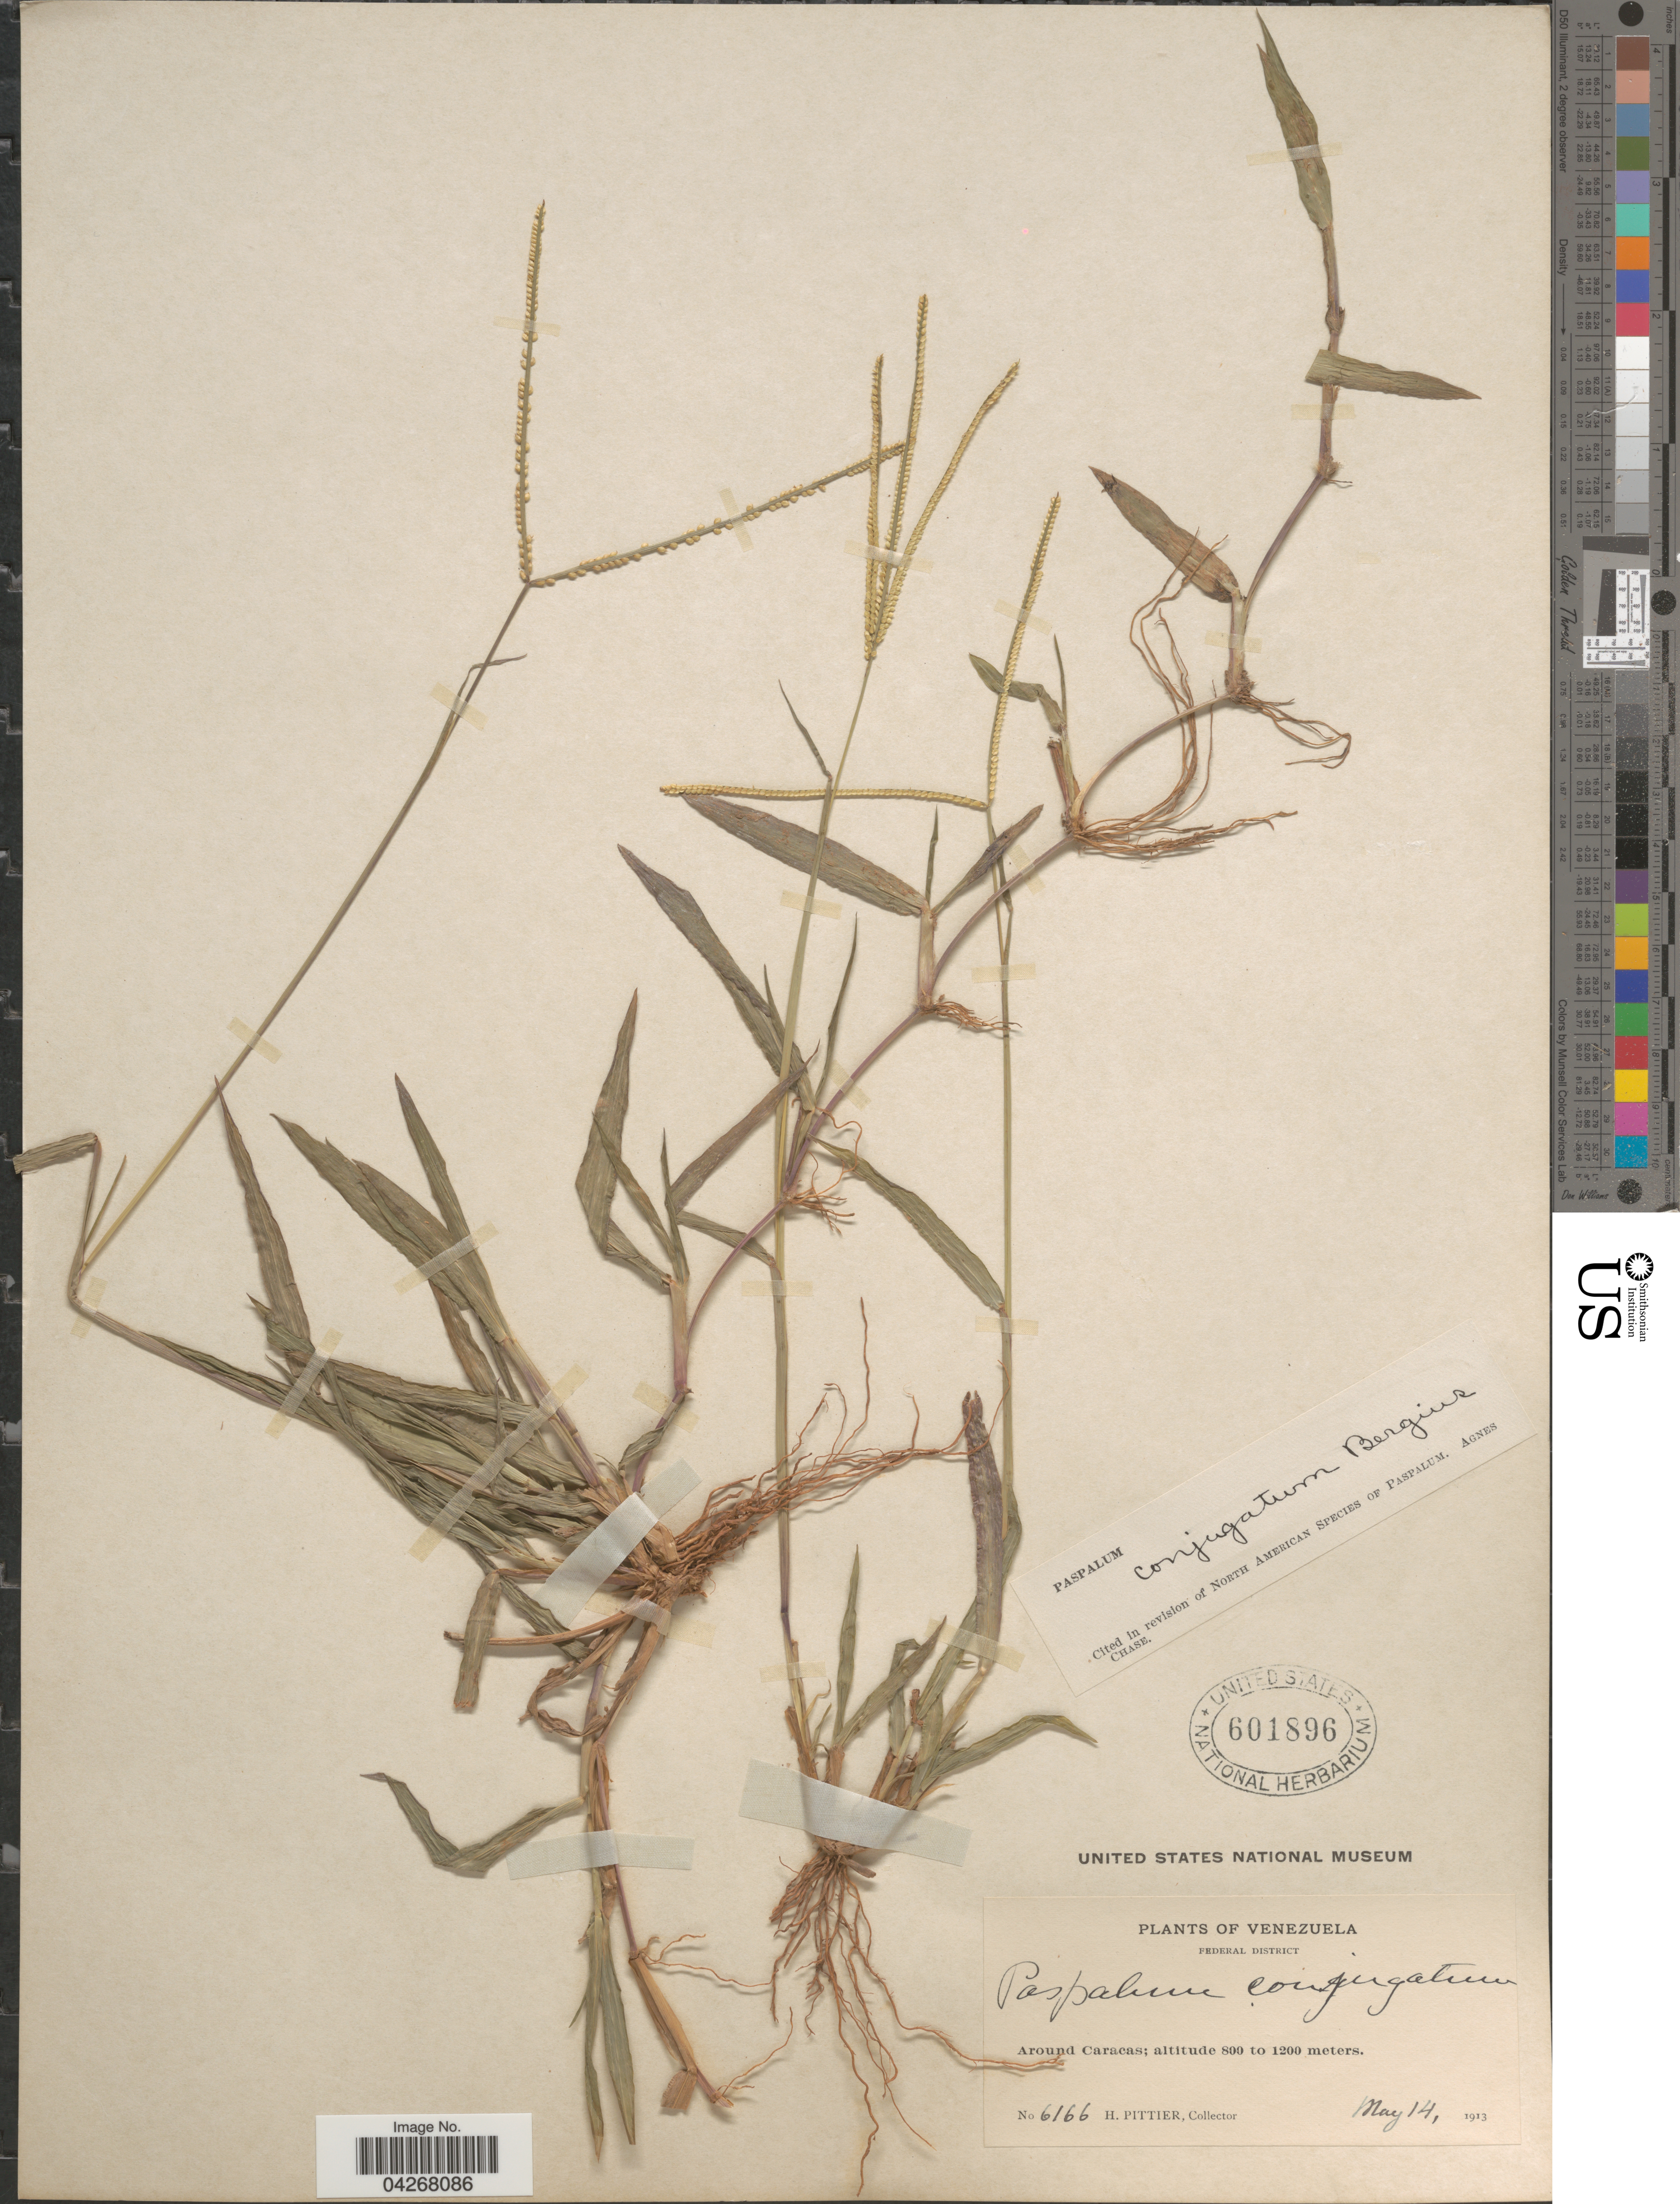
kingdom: Plantae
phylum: Tracheophyta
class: Liliopsida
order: Poales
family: Poaceae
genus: Paspalum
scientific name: Paspalum conjugatum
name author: P.J. Bergius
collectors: H. F. Pittier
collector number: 6166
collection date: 1913-05-14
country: Venezuela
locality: Federal District. Around Caracas.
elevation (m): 800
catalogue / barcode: US 601896